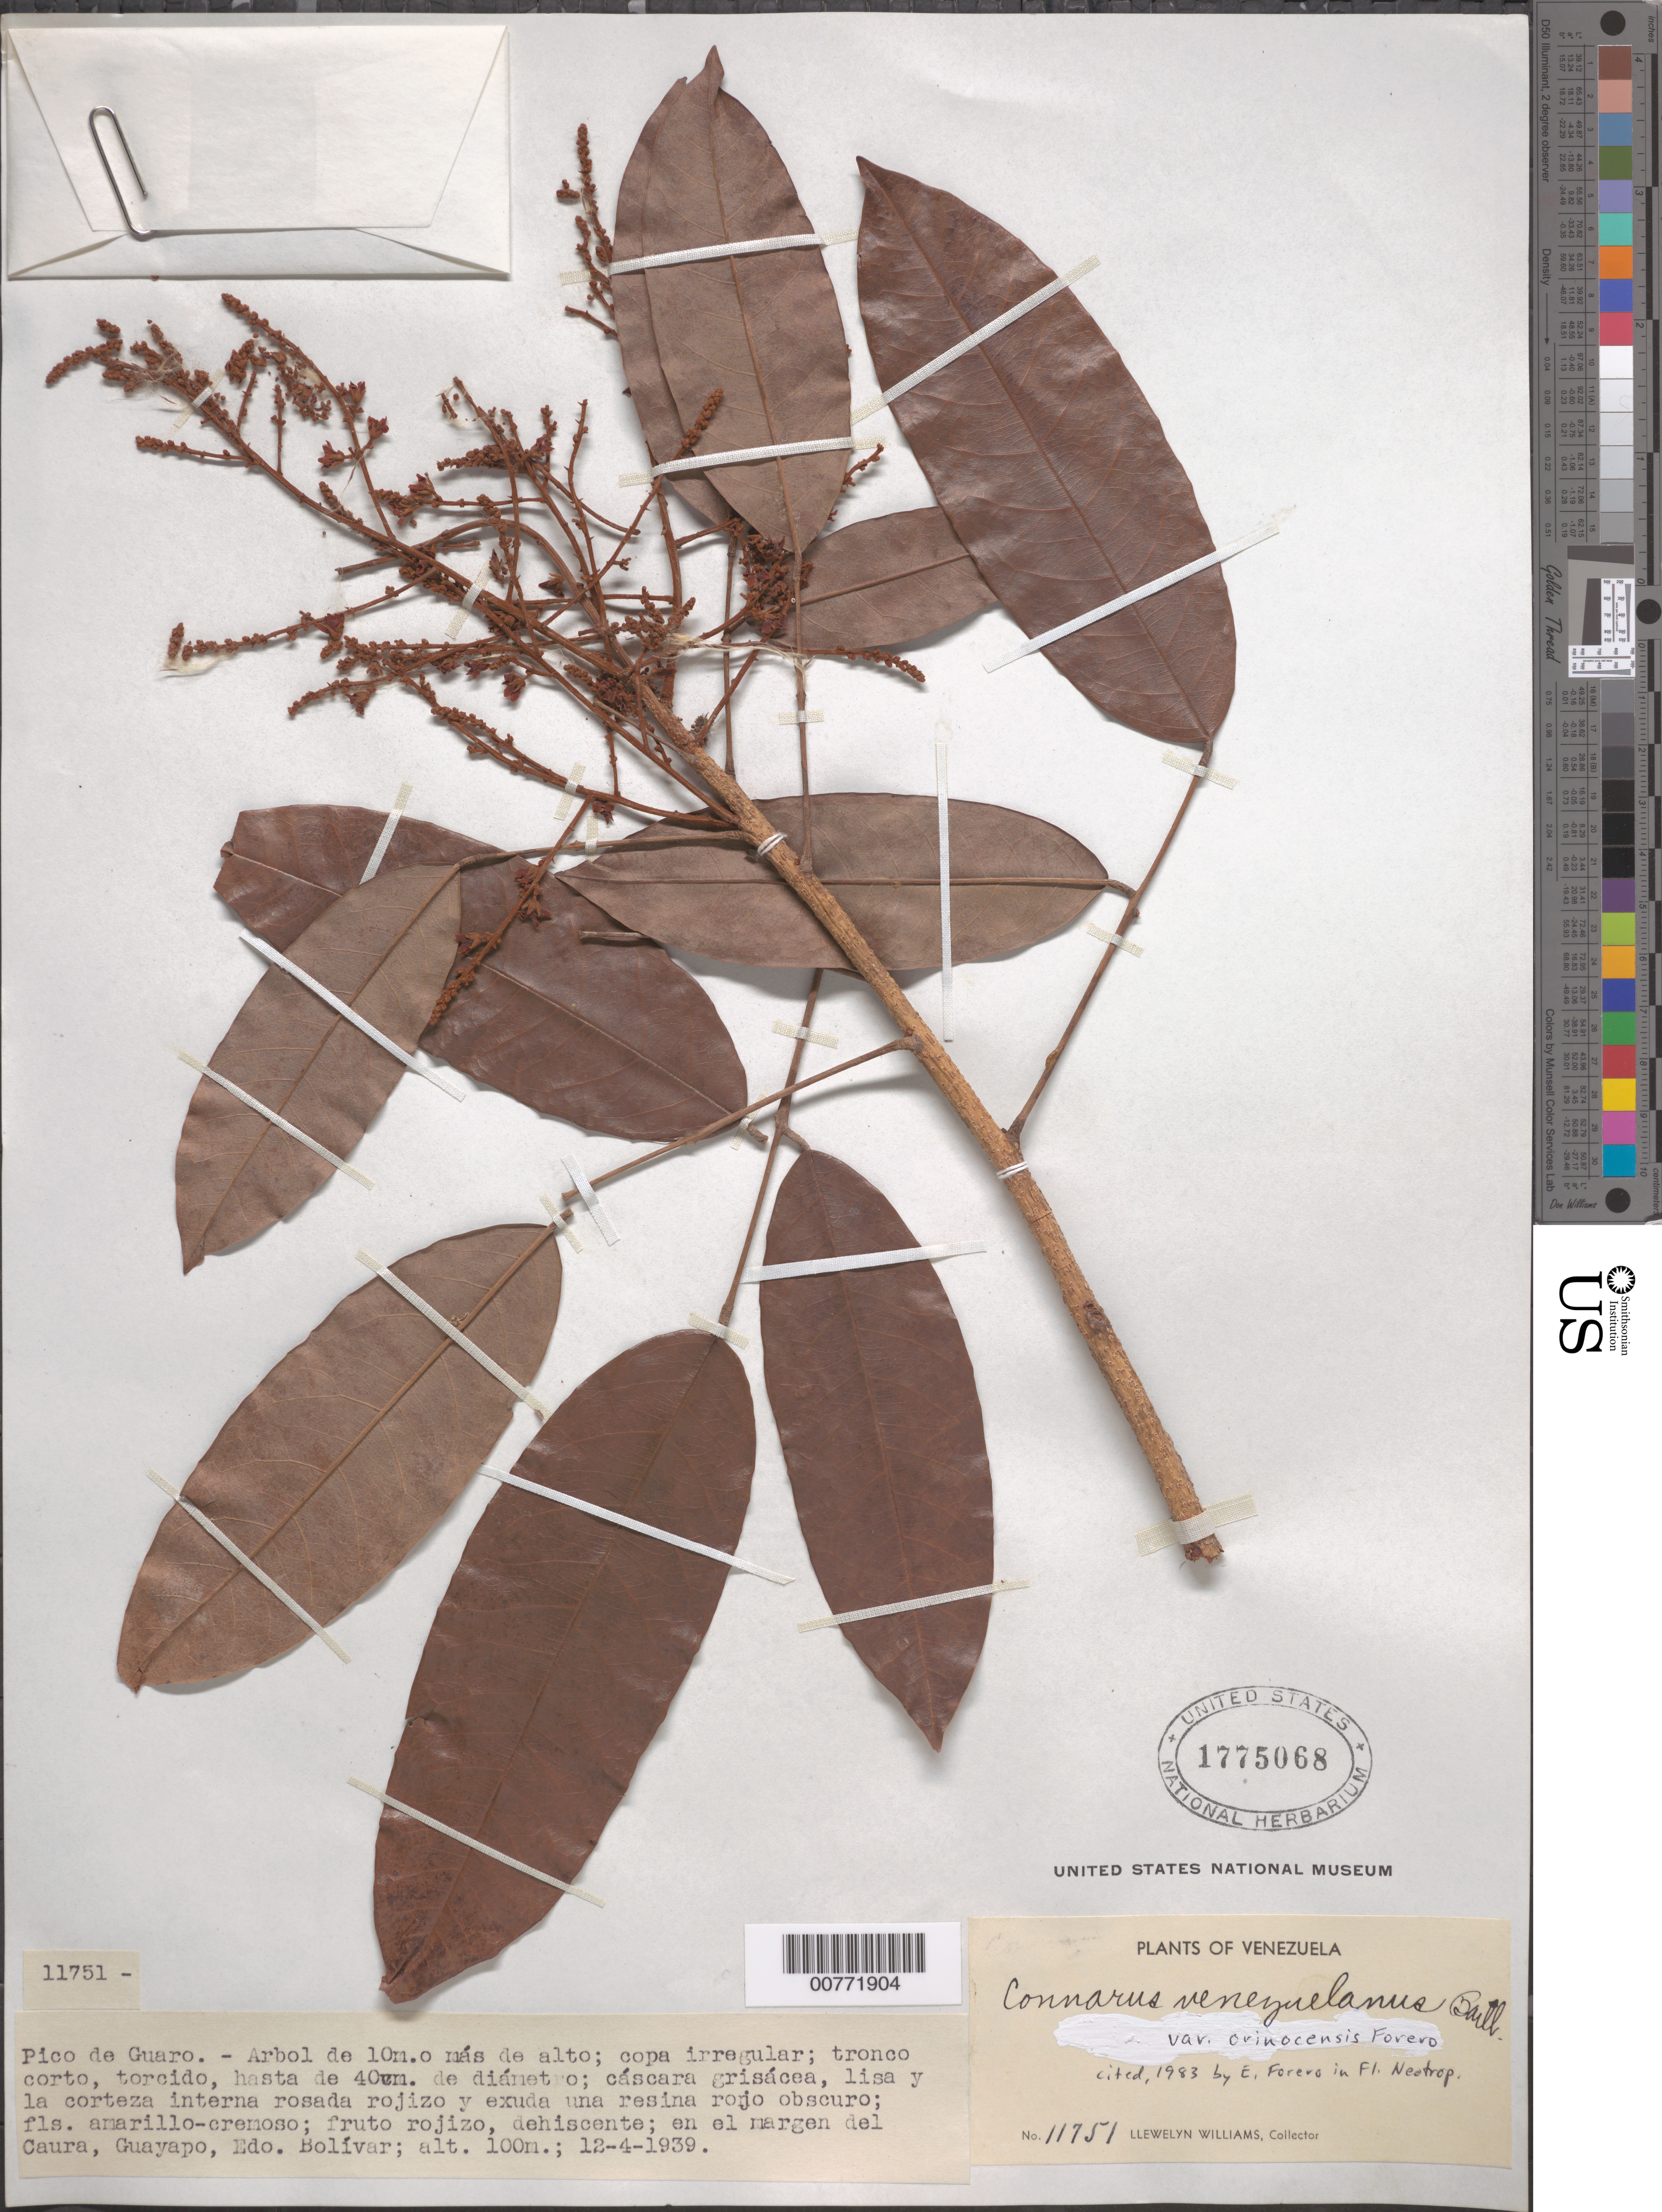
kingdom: Plantae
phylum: Tracheophyta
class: Magnoliopsida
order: Oxalidales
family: Connaraceae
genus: Connarus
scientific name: Connarus venezuelanus var. orinocensis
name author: Forero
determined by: Forero, E.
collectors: Ll. Williams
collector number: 11751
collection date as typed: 12-Apr-39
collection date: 1939-04-12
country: Venezuela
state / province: Bolívar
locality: Guayapo, Bajo Caura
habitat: Margen del caura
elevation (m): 100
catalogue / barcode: US 1775068